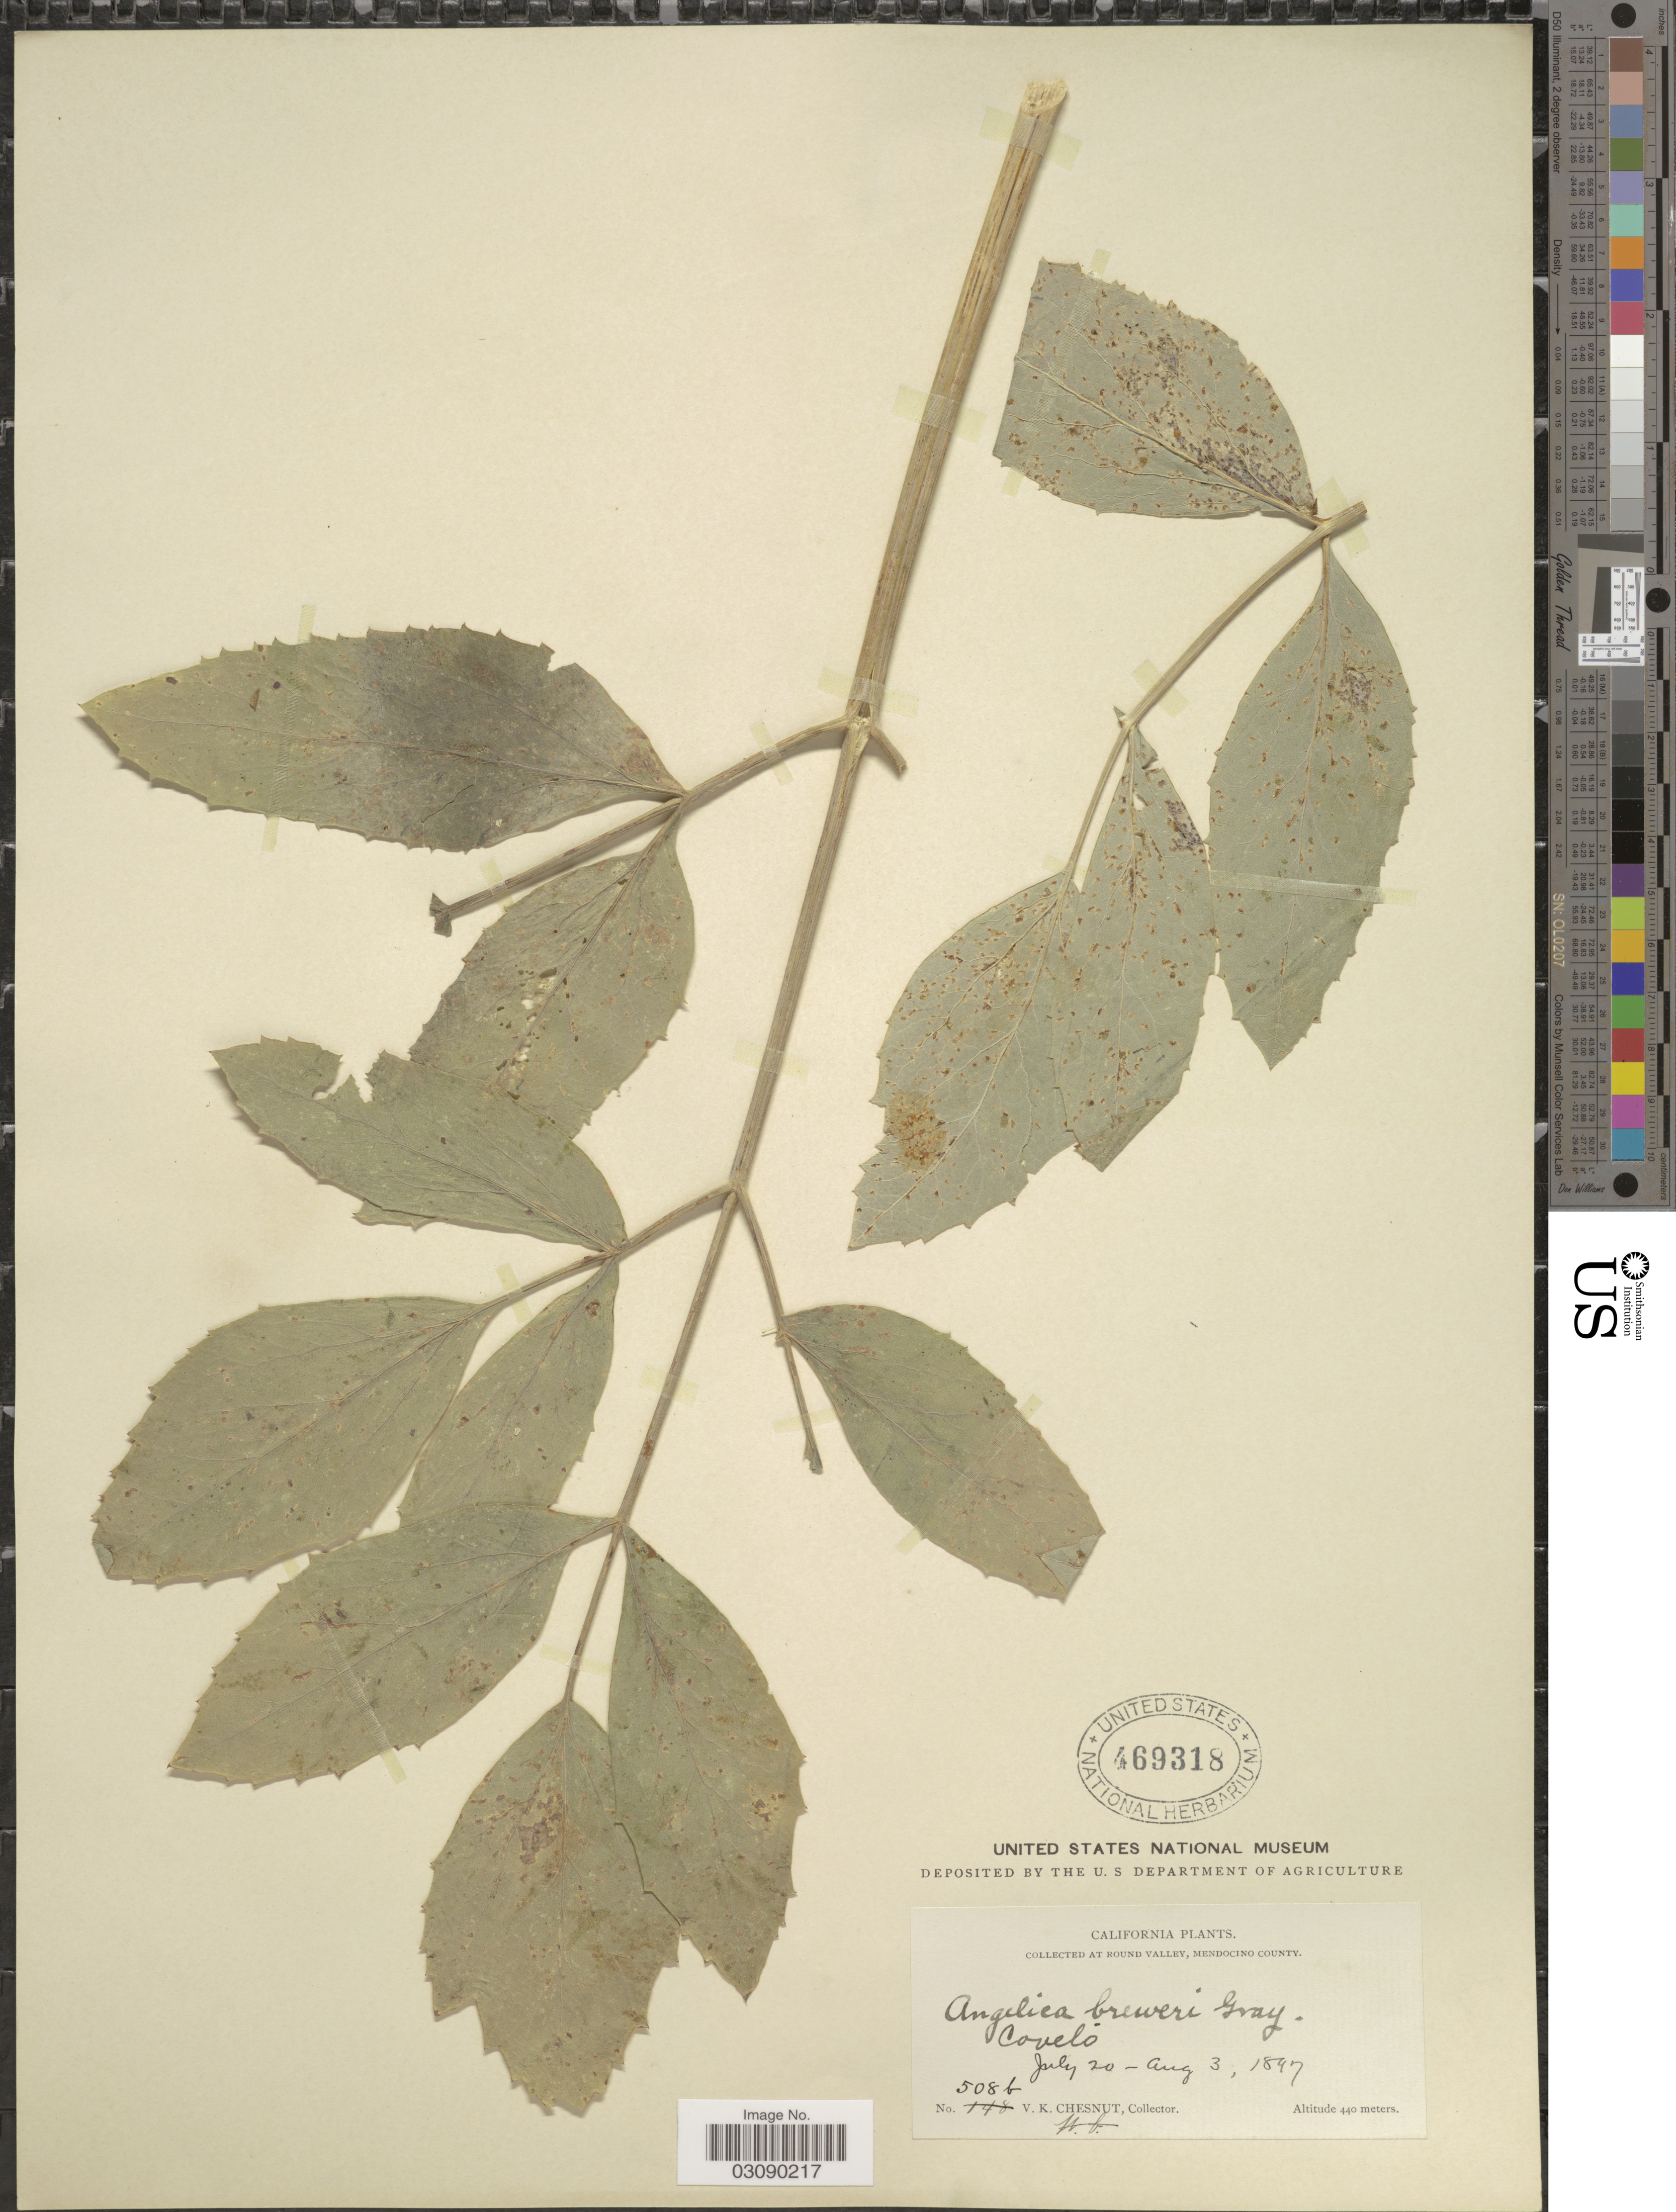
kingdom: Plantae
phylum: Tracheophyta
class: Magnoliopsida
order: Apiales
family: Apiaceae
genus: Angelica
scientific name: Angelica breweri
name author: A. Gray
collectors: V. Chesnut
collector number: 508b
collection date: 1897-07-20/1897-08-03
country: United States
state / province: California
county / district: Mendocino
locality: At Round Valley, Mendocino County, Covelo.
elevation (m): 440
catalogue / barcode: US 469318